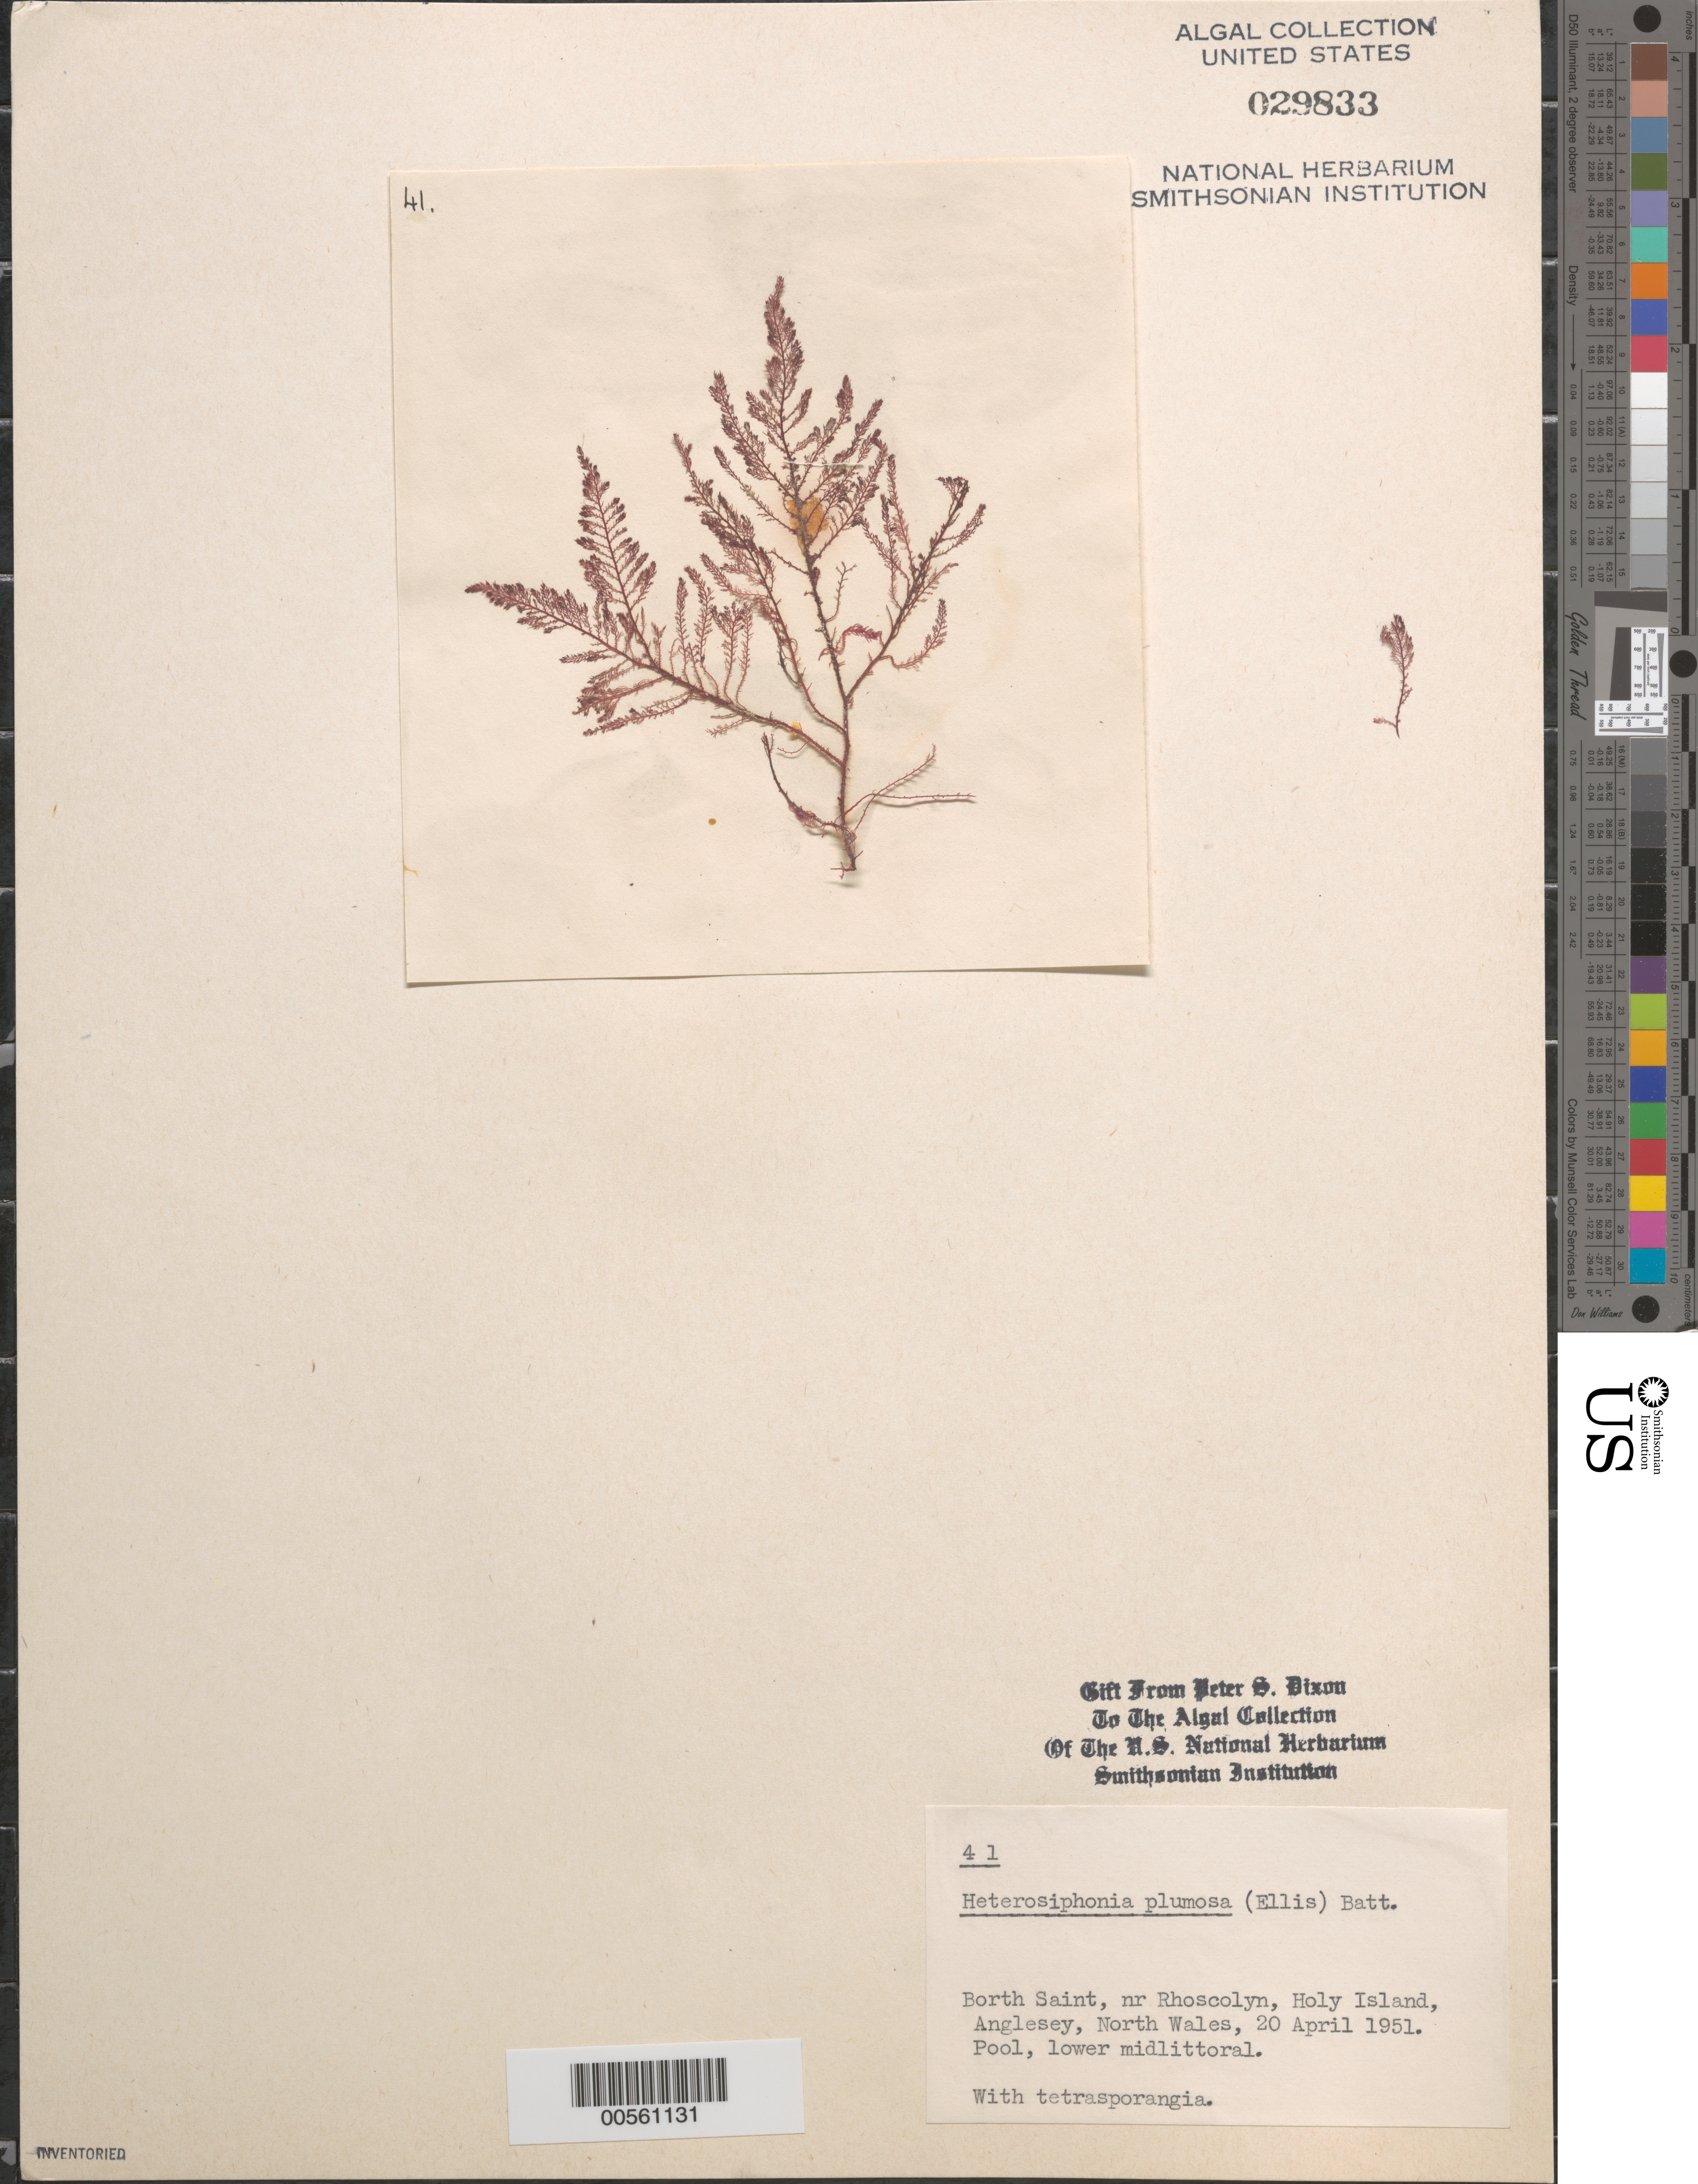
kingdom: Plantae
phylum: Rhodophyta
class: Florideophyceae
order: Ceramiales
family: Dasyaceae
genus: Heterosiphonia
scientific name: Heterosiphonia plumosa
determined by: Dixon, P. S.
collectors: P. S. Dixon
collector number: PSD 41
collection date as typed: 20 Apr 1951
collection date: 1951-04-20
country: United Kingdom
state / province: Wales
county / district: Gwynedd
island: Anglesey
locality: Borth Saint, Holy Island, near Rhoscolyn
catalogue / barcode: US 29833